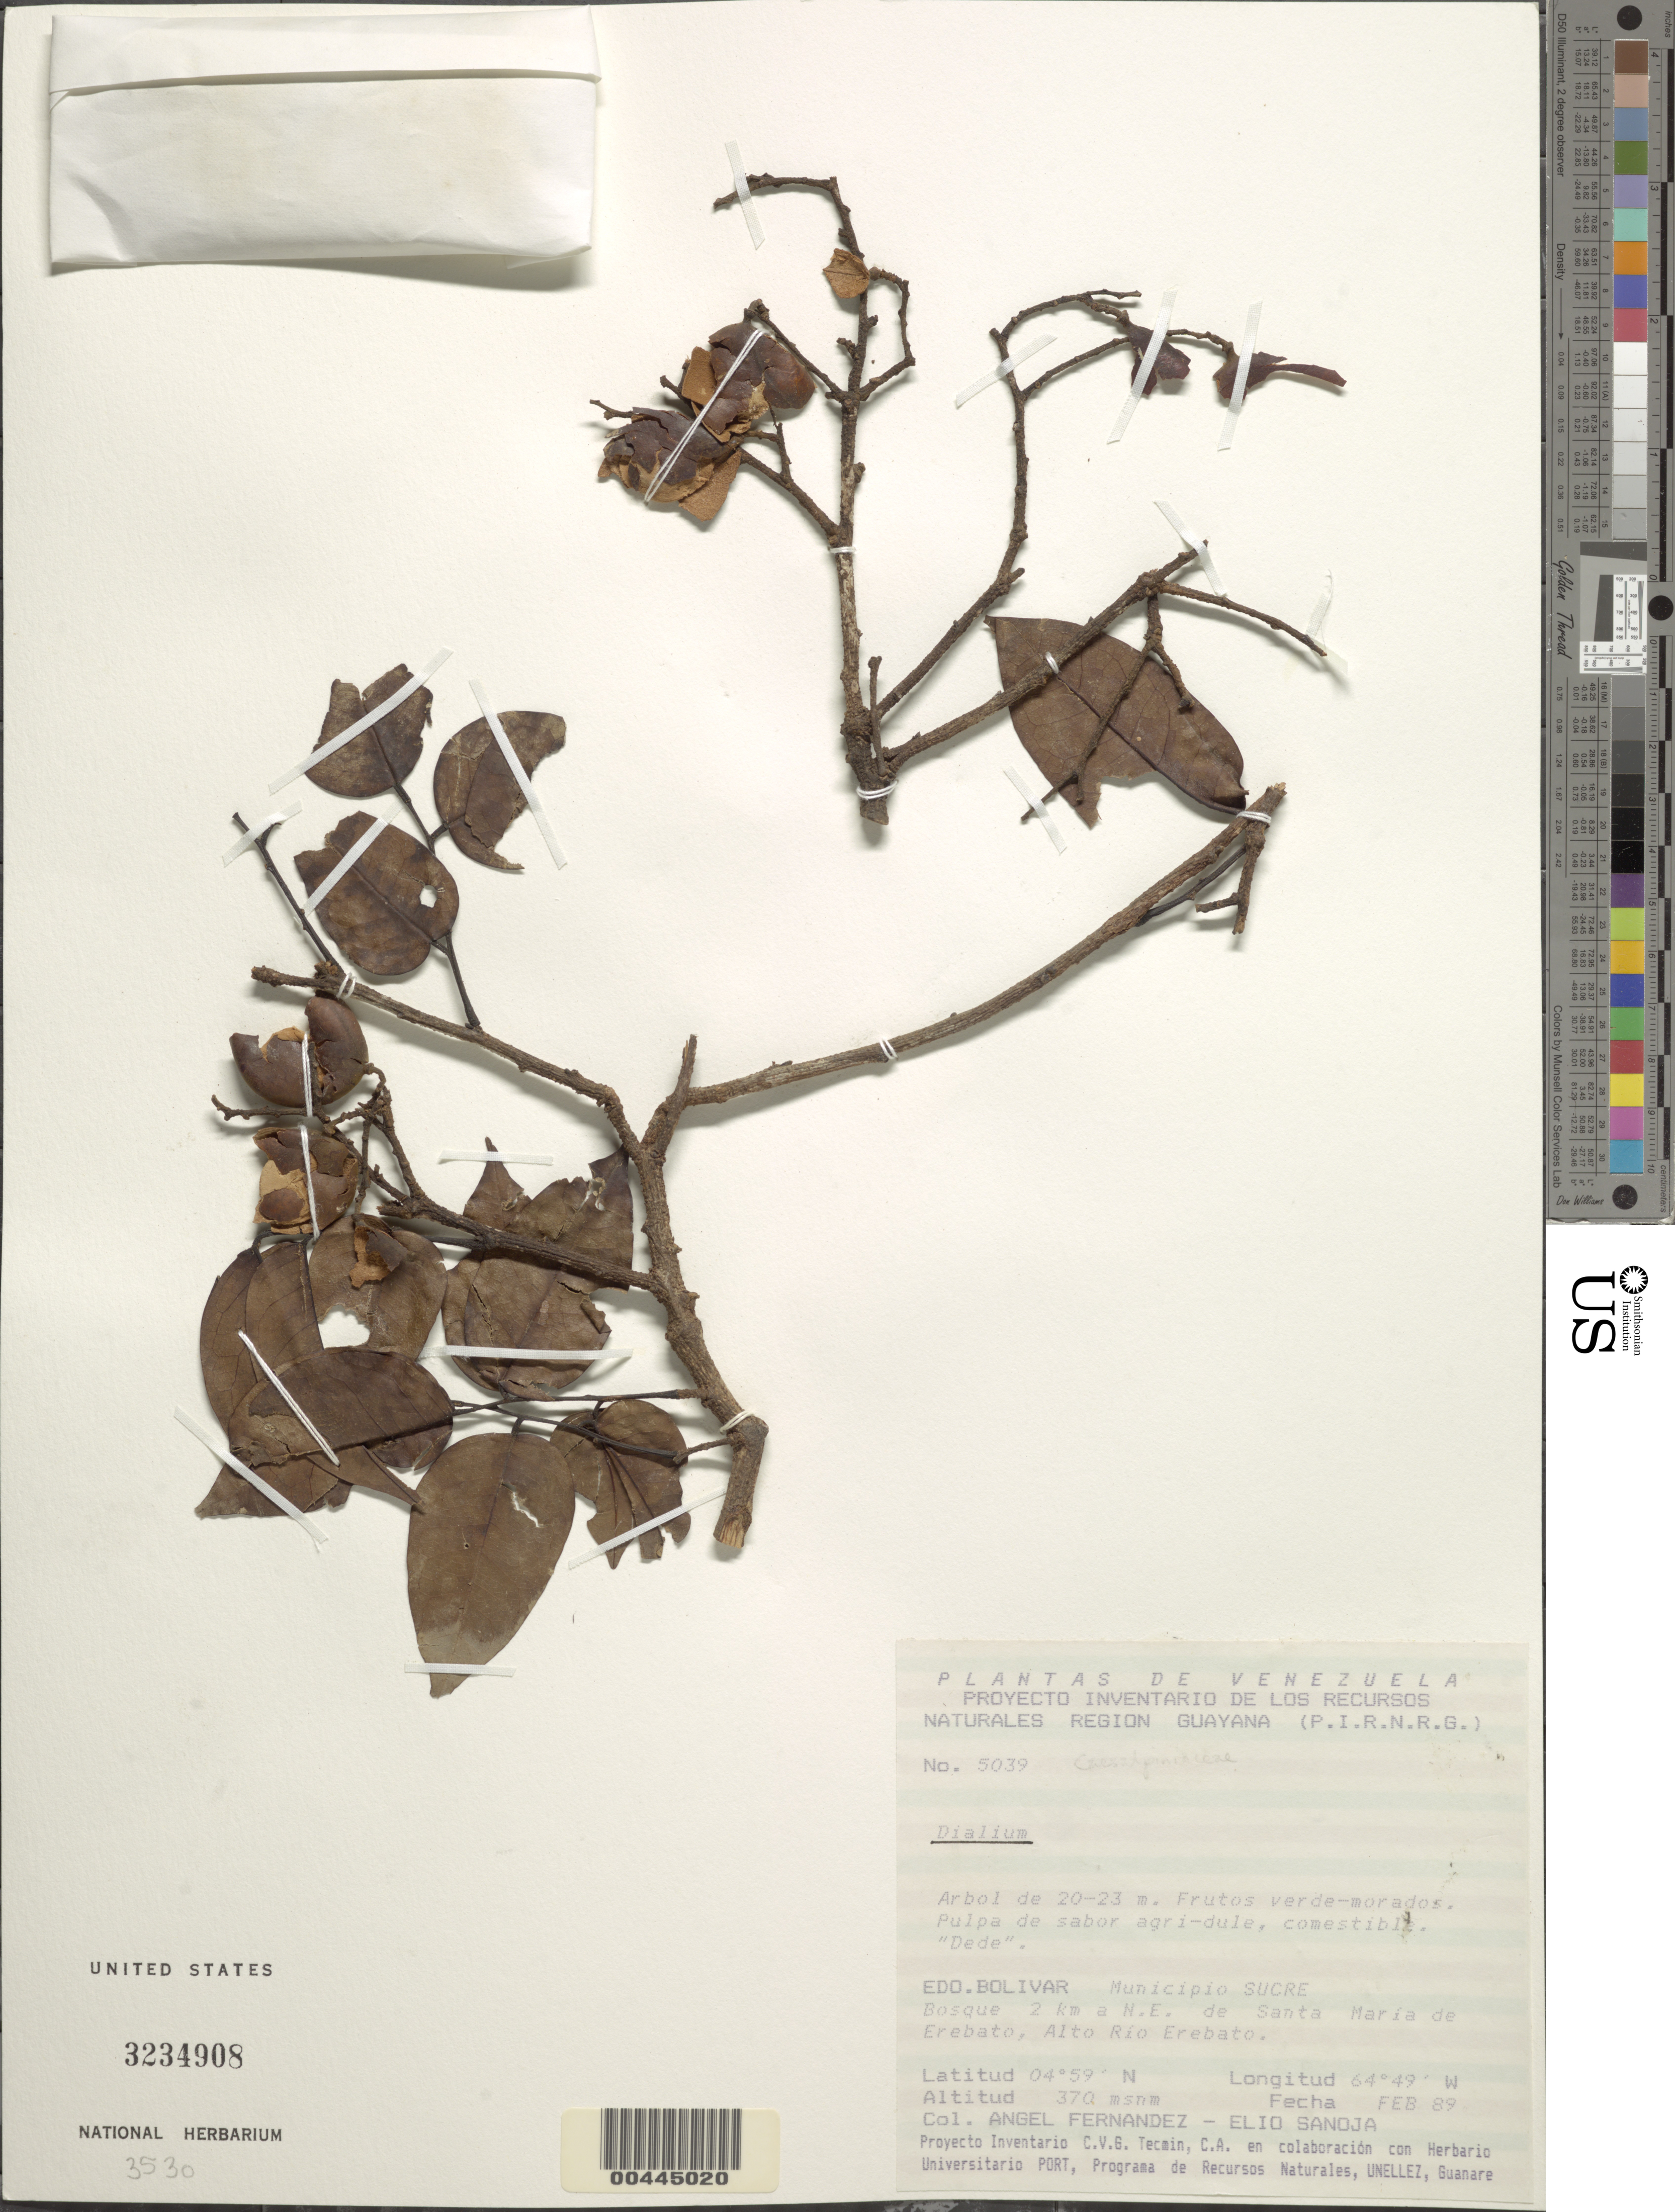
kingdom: Plantae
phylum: Tracheophyta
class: Magnoliopsida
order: Fabales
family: Fabaceae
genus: Dialium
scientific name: Dialium guianense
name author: (Aubl.) Sandwith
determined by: Falcão, Marcus J.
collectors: W. W. Thomas, J. Guedes & R. P. Lima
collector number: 3825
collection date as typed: Feb 1989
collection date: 1989-02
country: Venezuela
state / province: Bolivar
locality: Sucre, ne of santa maria de erebato, alto rio erebato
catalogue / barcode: US 3234908